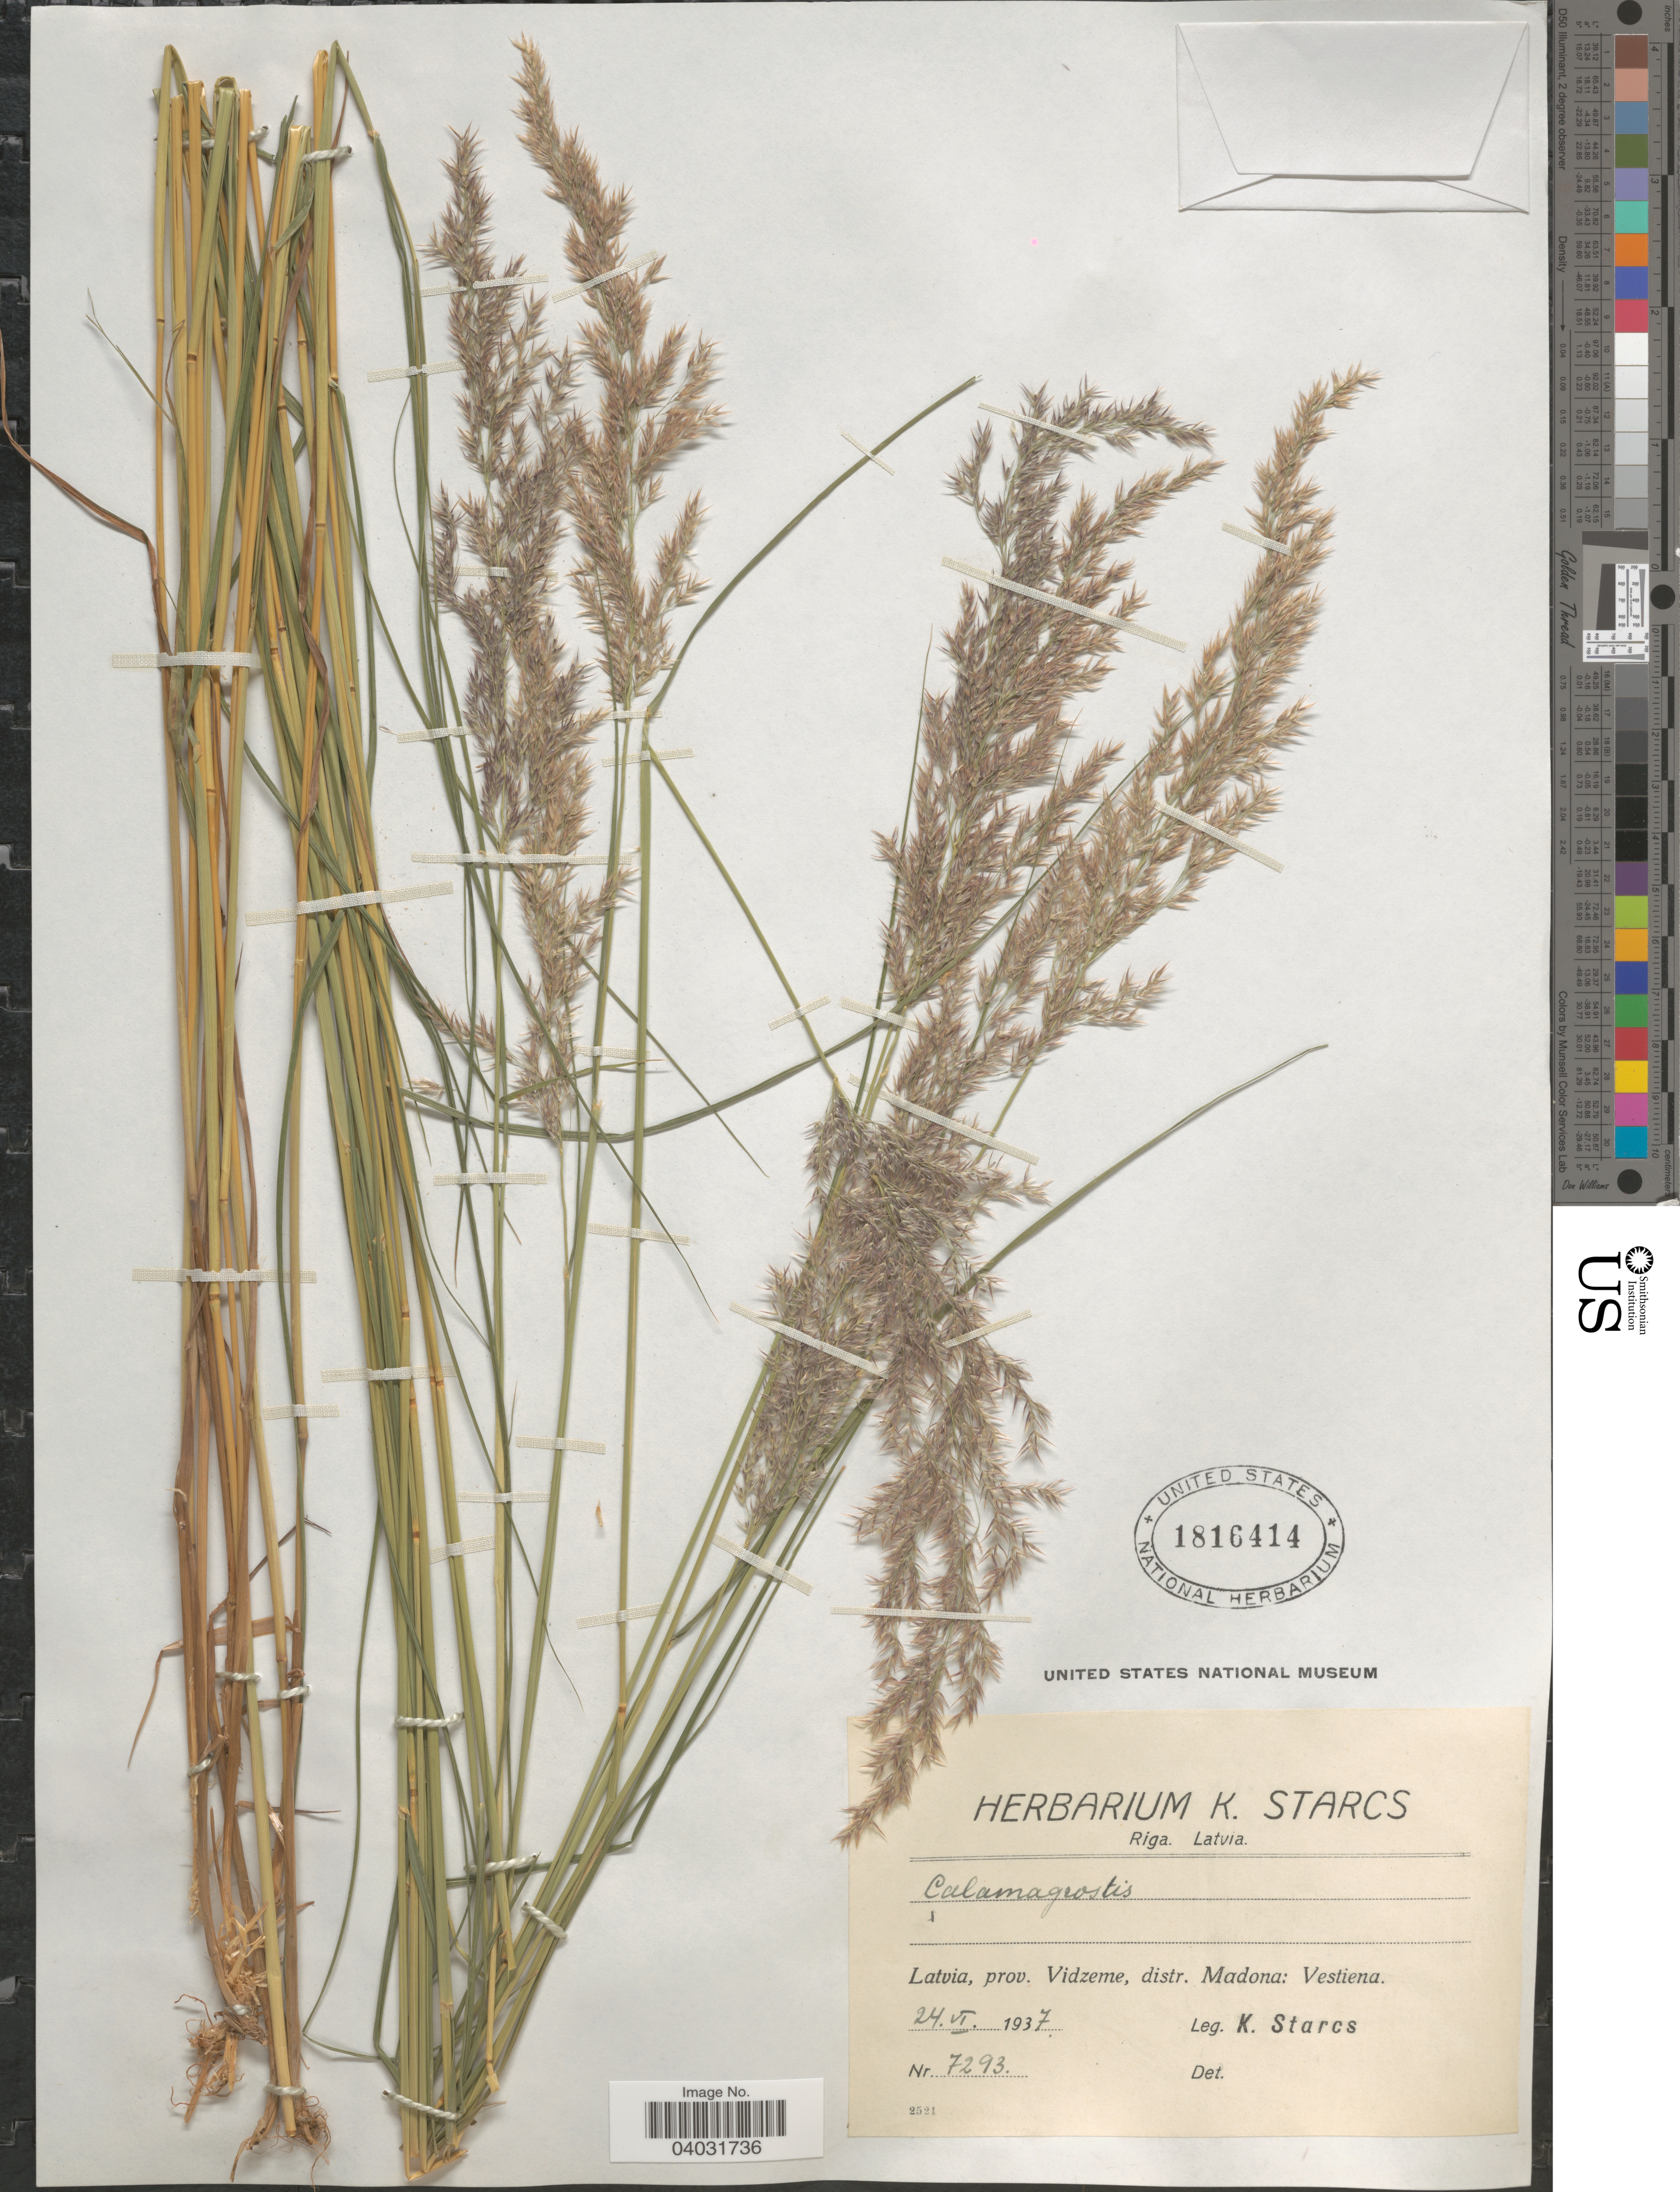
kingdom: Plantae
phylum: Tracheophyta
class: Liliopsida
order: Poales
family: Poaceae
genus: Calamagrostis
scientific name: Calamagrostis sp.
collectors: K. Starcs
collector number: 7293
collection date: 1937-06-24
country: Latvia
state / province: Madonas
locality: Prov. Vidzema, distr. Madona: Vestiena.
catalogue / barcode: US 1816414